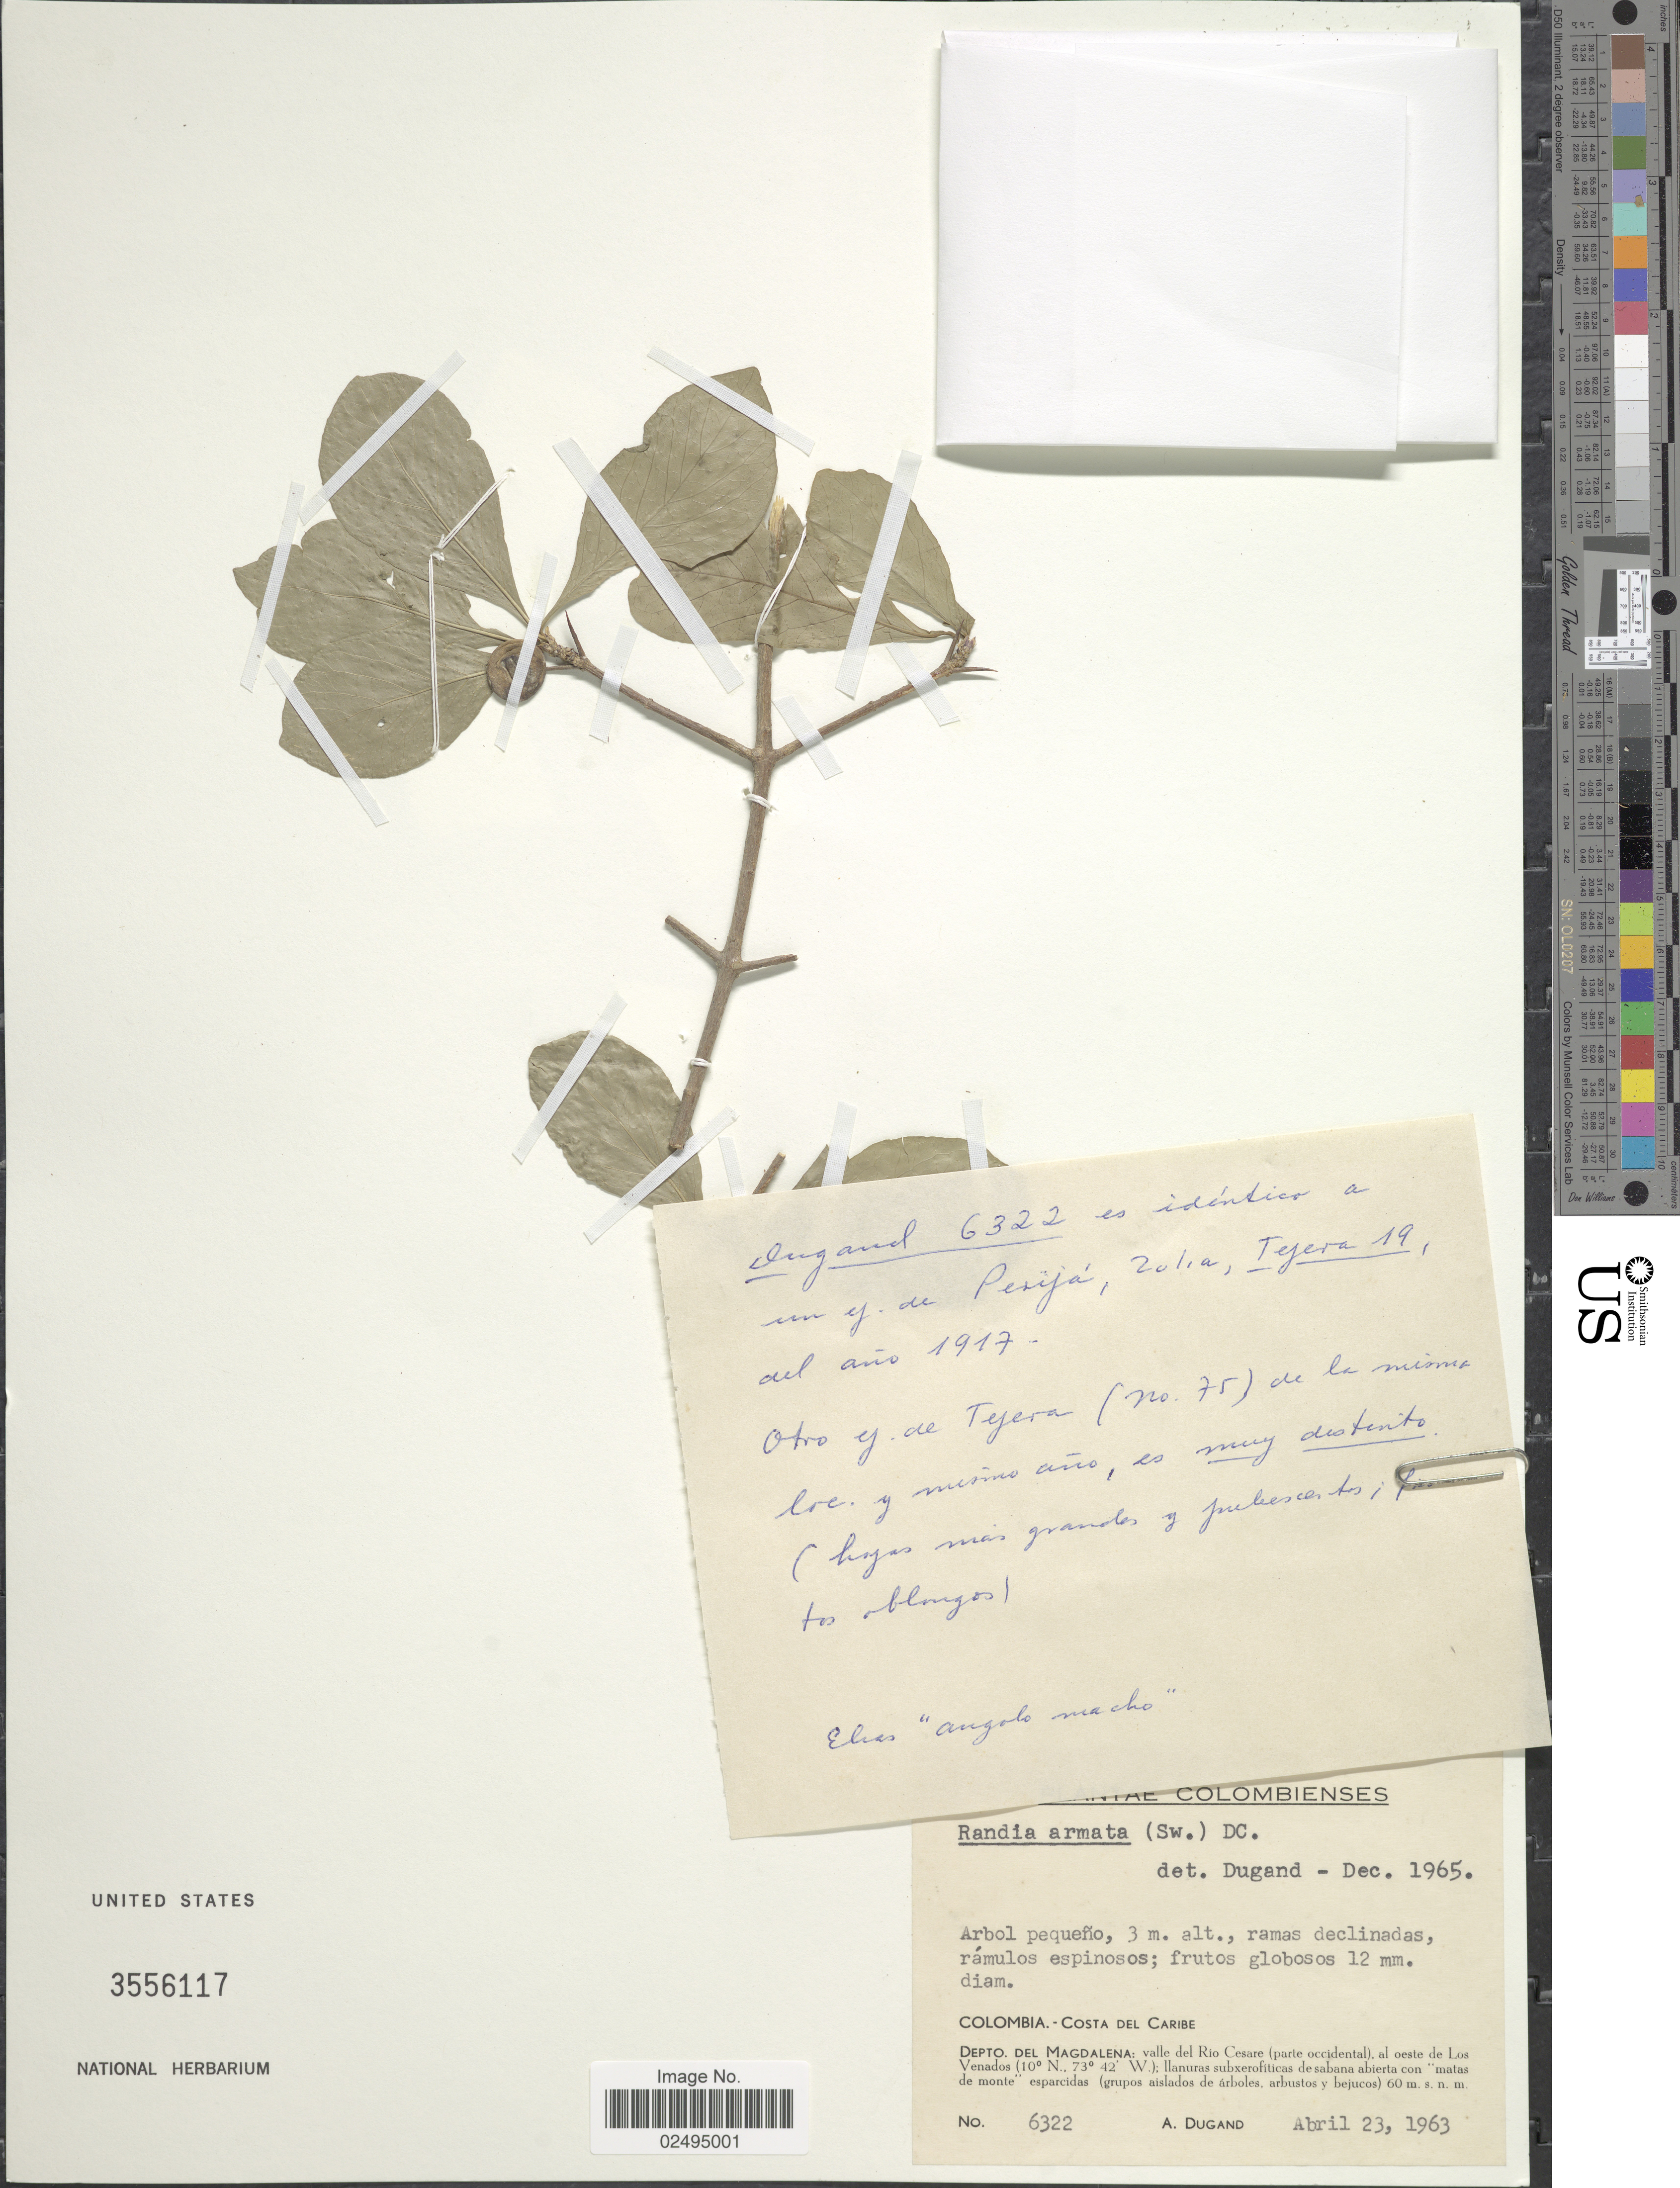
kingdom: Plantae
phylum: Tracheophyta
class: Magnoliopsida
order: Gentianales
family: Rubiaceae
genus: Randia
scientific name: Randia armata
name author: (Sw.) DC.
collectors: A. Dugand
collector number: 6322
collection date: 1963-04-23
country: Colombia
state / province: Magdalena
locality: Costa del Caribe: valle del Rio Cesare (parte occidental), al oeste de Los Venados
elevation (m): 60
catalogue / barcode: US 3556117